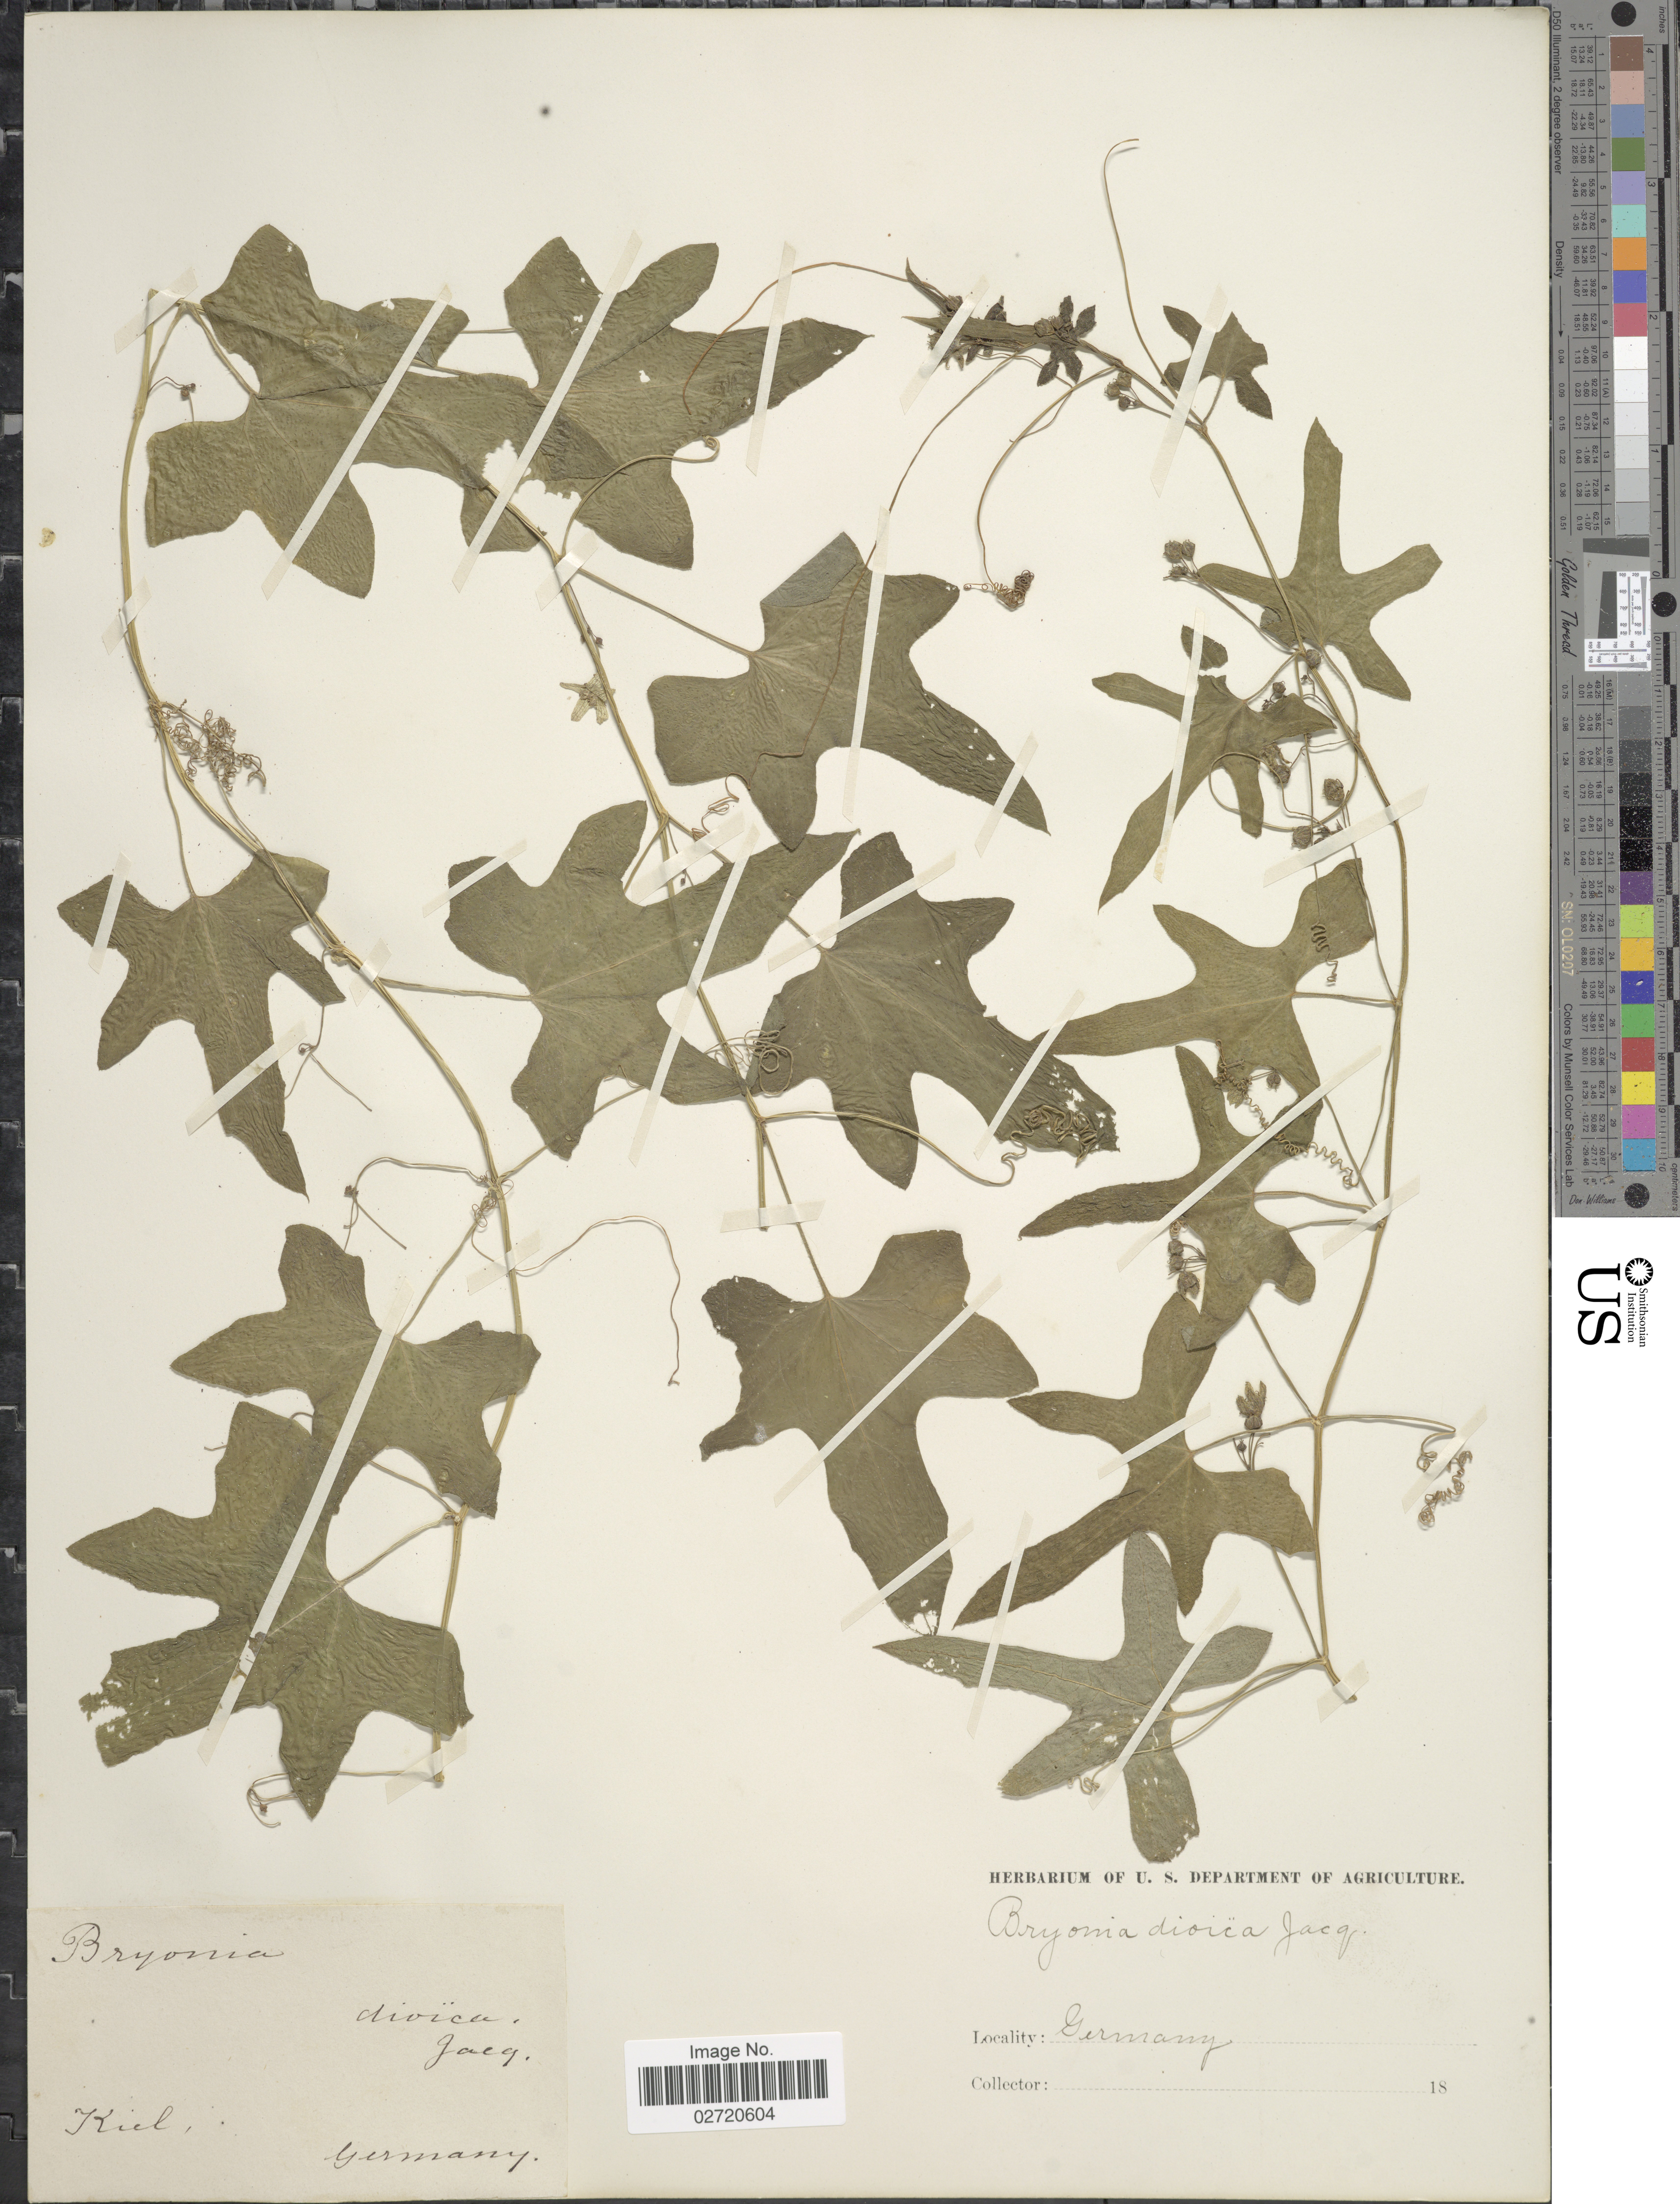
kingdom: Plantae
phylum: Tracheophyta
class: Magnoliopsida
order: Cucurbitales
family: Cucurbitaceae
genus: Bryonia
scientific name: Bryonia dioica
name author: Jacq.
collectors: ex herb. U. S. Department of Agriculture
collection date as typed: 18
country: Germany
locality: Kiel